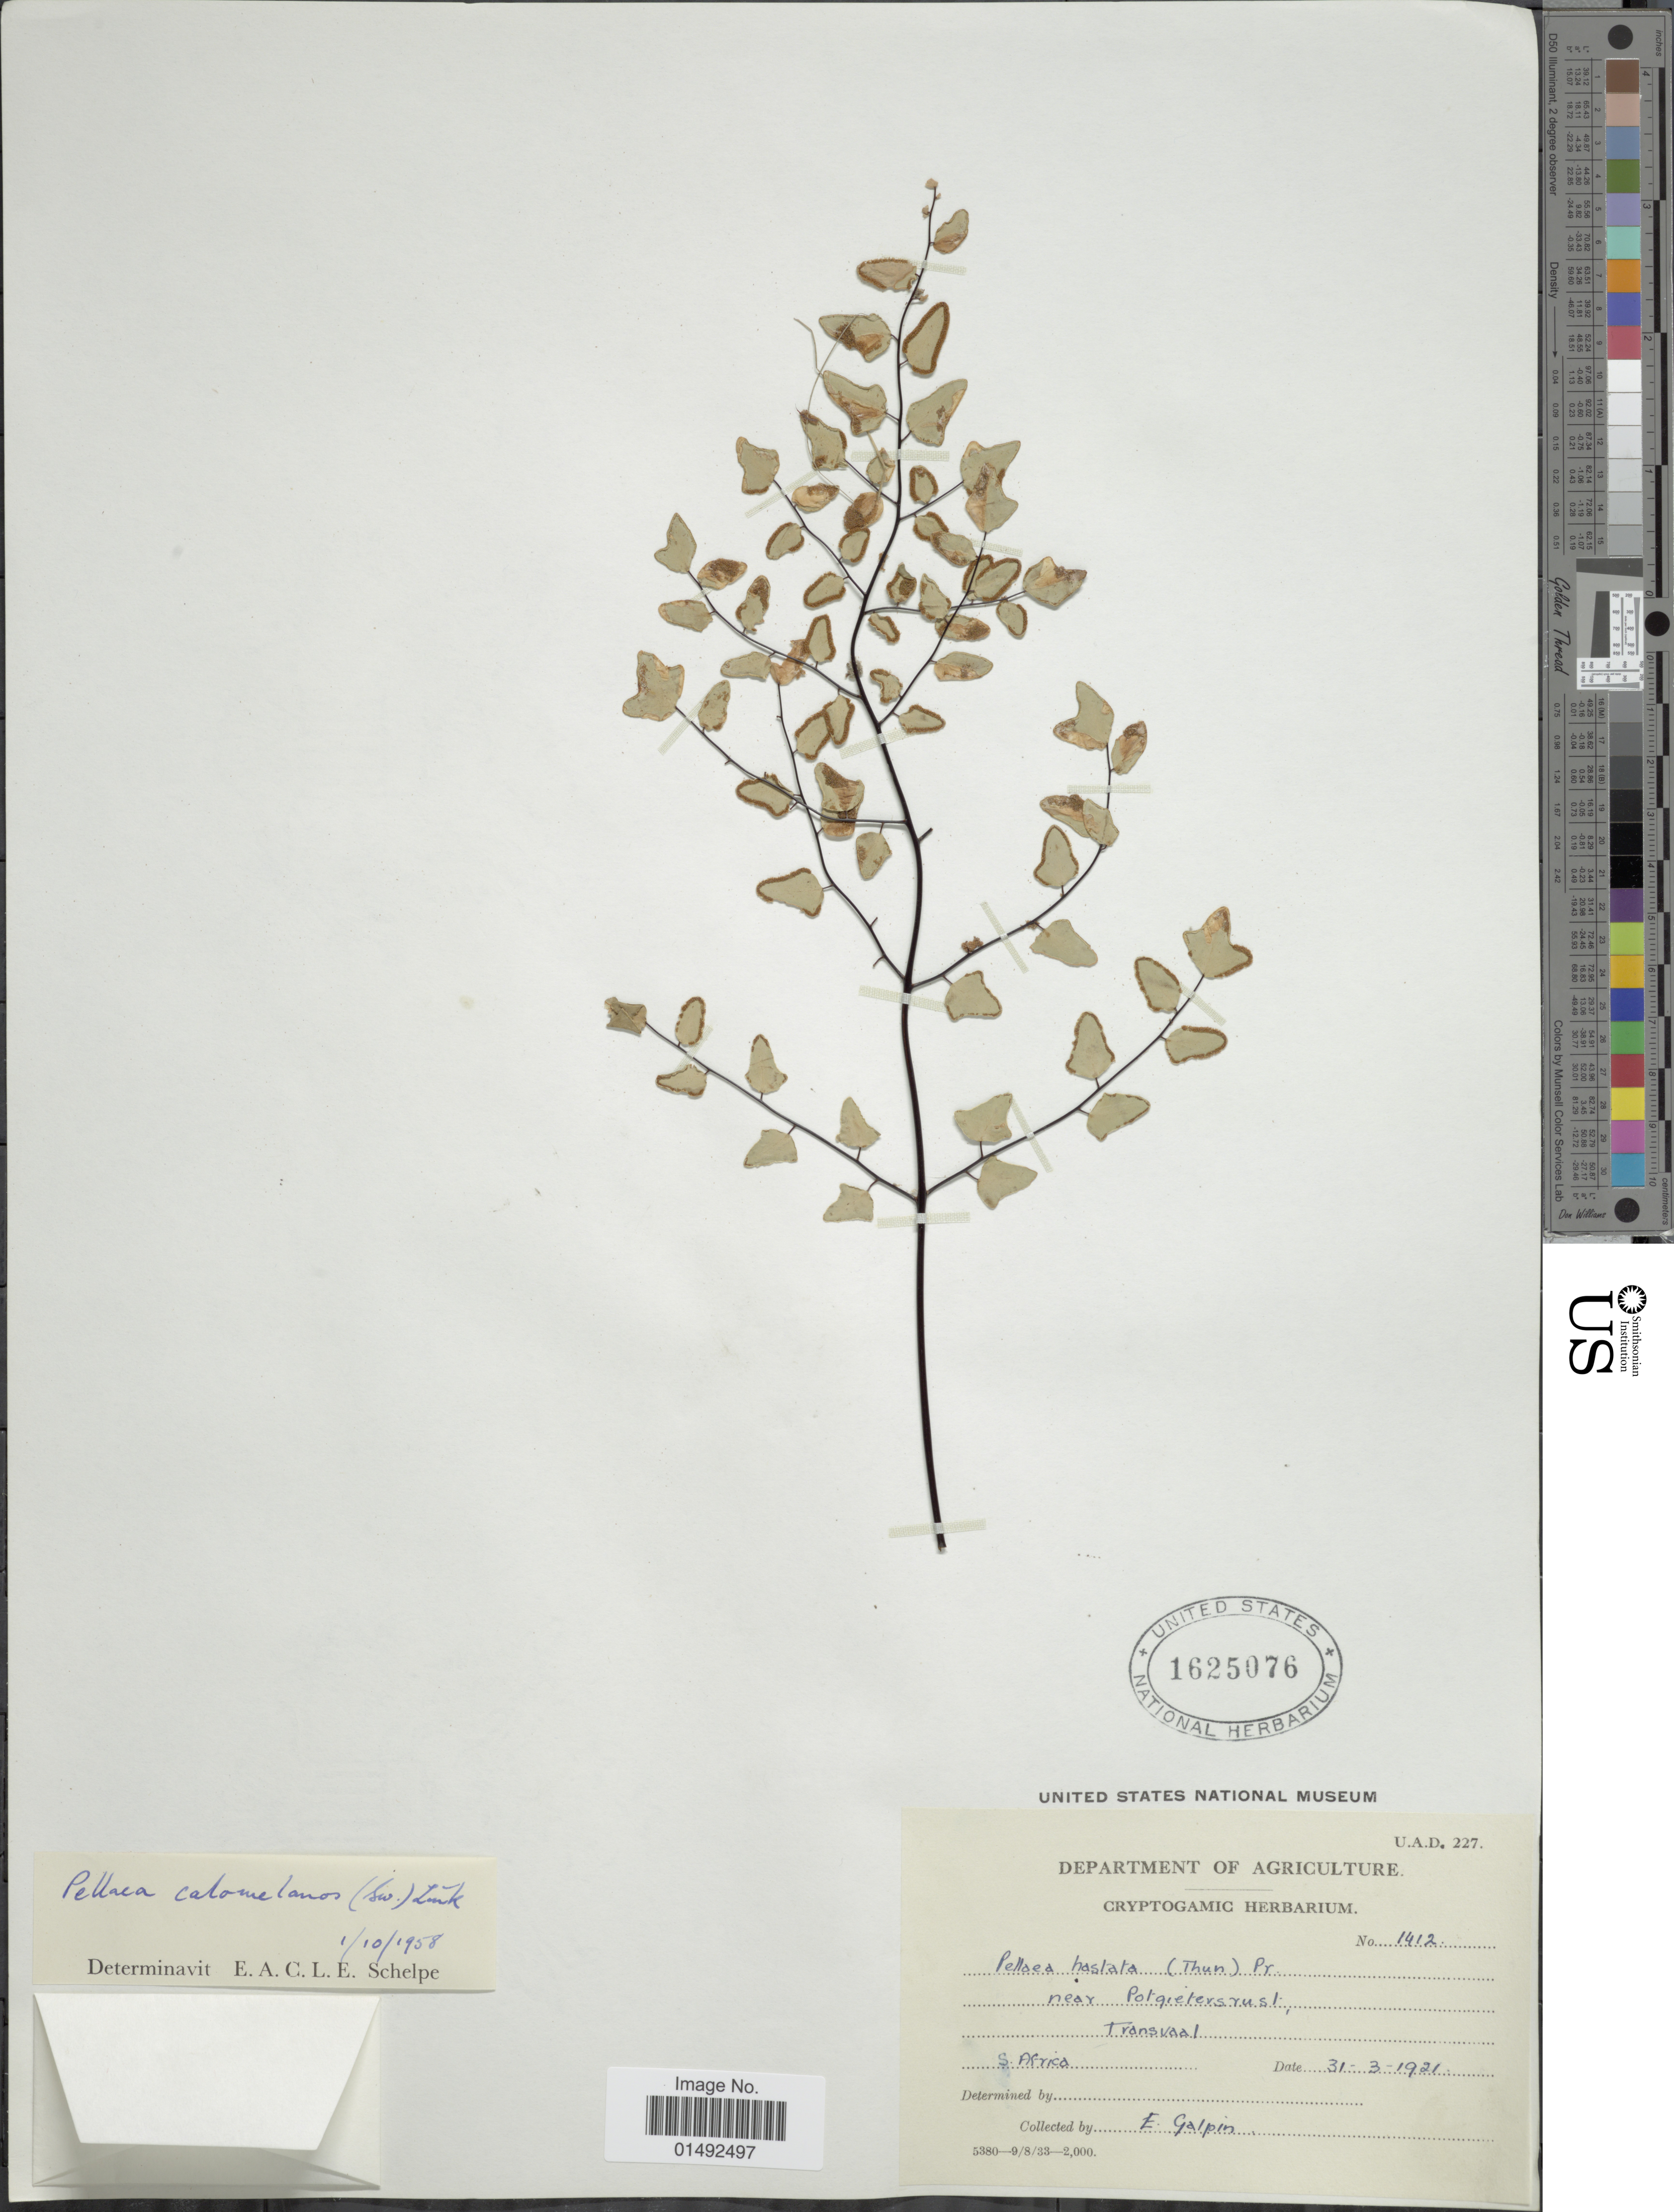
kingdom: Plantae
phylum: Tracheophyta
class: Polypodiopsida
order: Polypodiales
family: Pteridaceae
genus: Pellaea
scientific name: Pellaea calomelanos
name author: (Sw.) Link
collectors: E. Galpin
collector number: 1412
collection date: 1921-03-31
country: South Africa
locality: Near Potgietersrust, Transvaal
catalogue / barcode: US 1625076